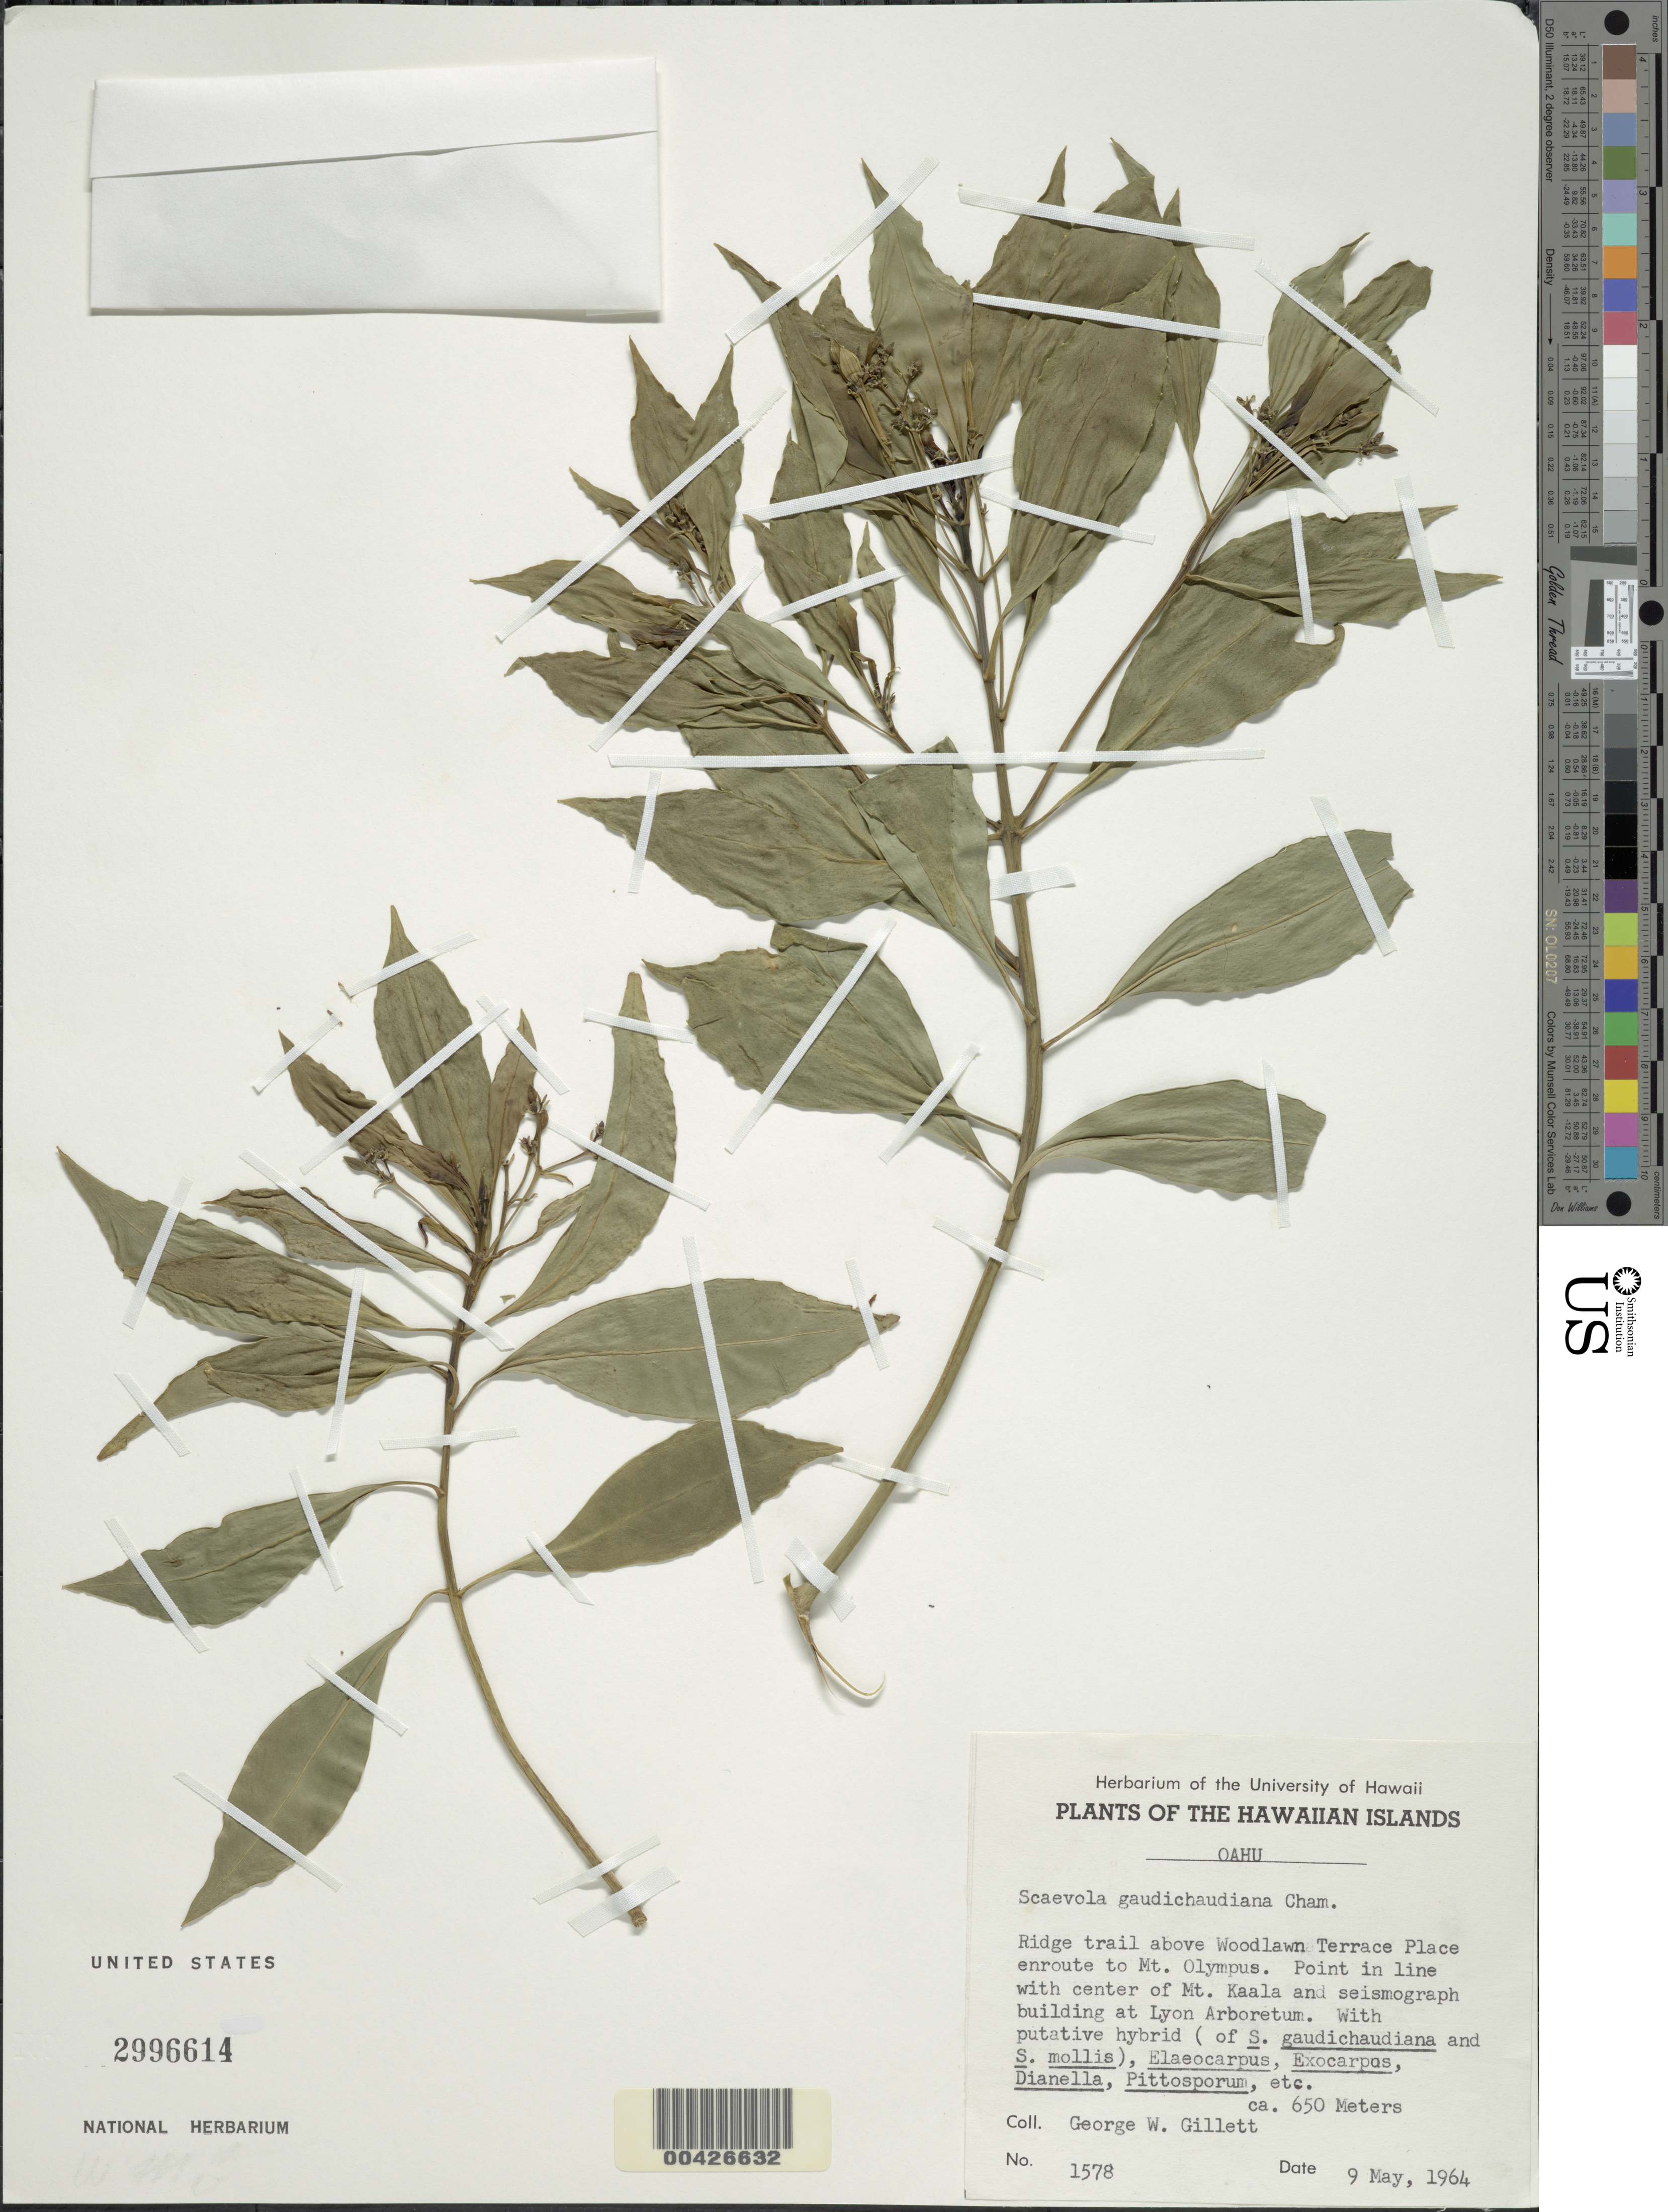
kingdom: Plantae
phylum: Tracheophyta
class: Magnoliopsida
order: Asterales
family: Goodeniaceae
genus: Scaevola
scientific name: Scaevola gaudichaudiana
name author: Cham.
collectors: G. Gillett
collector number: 1578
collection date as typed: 9 May 1964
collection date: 1964-05-09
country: United States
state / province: Hawaii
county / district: Honolulu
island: Oahu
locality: Ridge trail above Woodlawn Terrace Place enroute to Mt. Olympus. Point in line with center of Mt. Kaala and seismograph build...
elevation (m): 650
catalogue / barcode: US 2996614